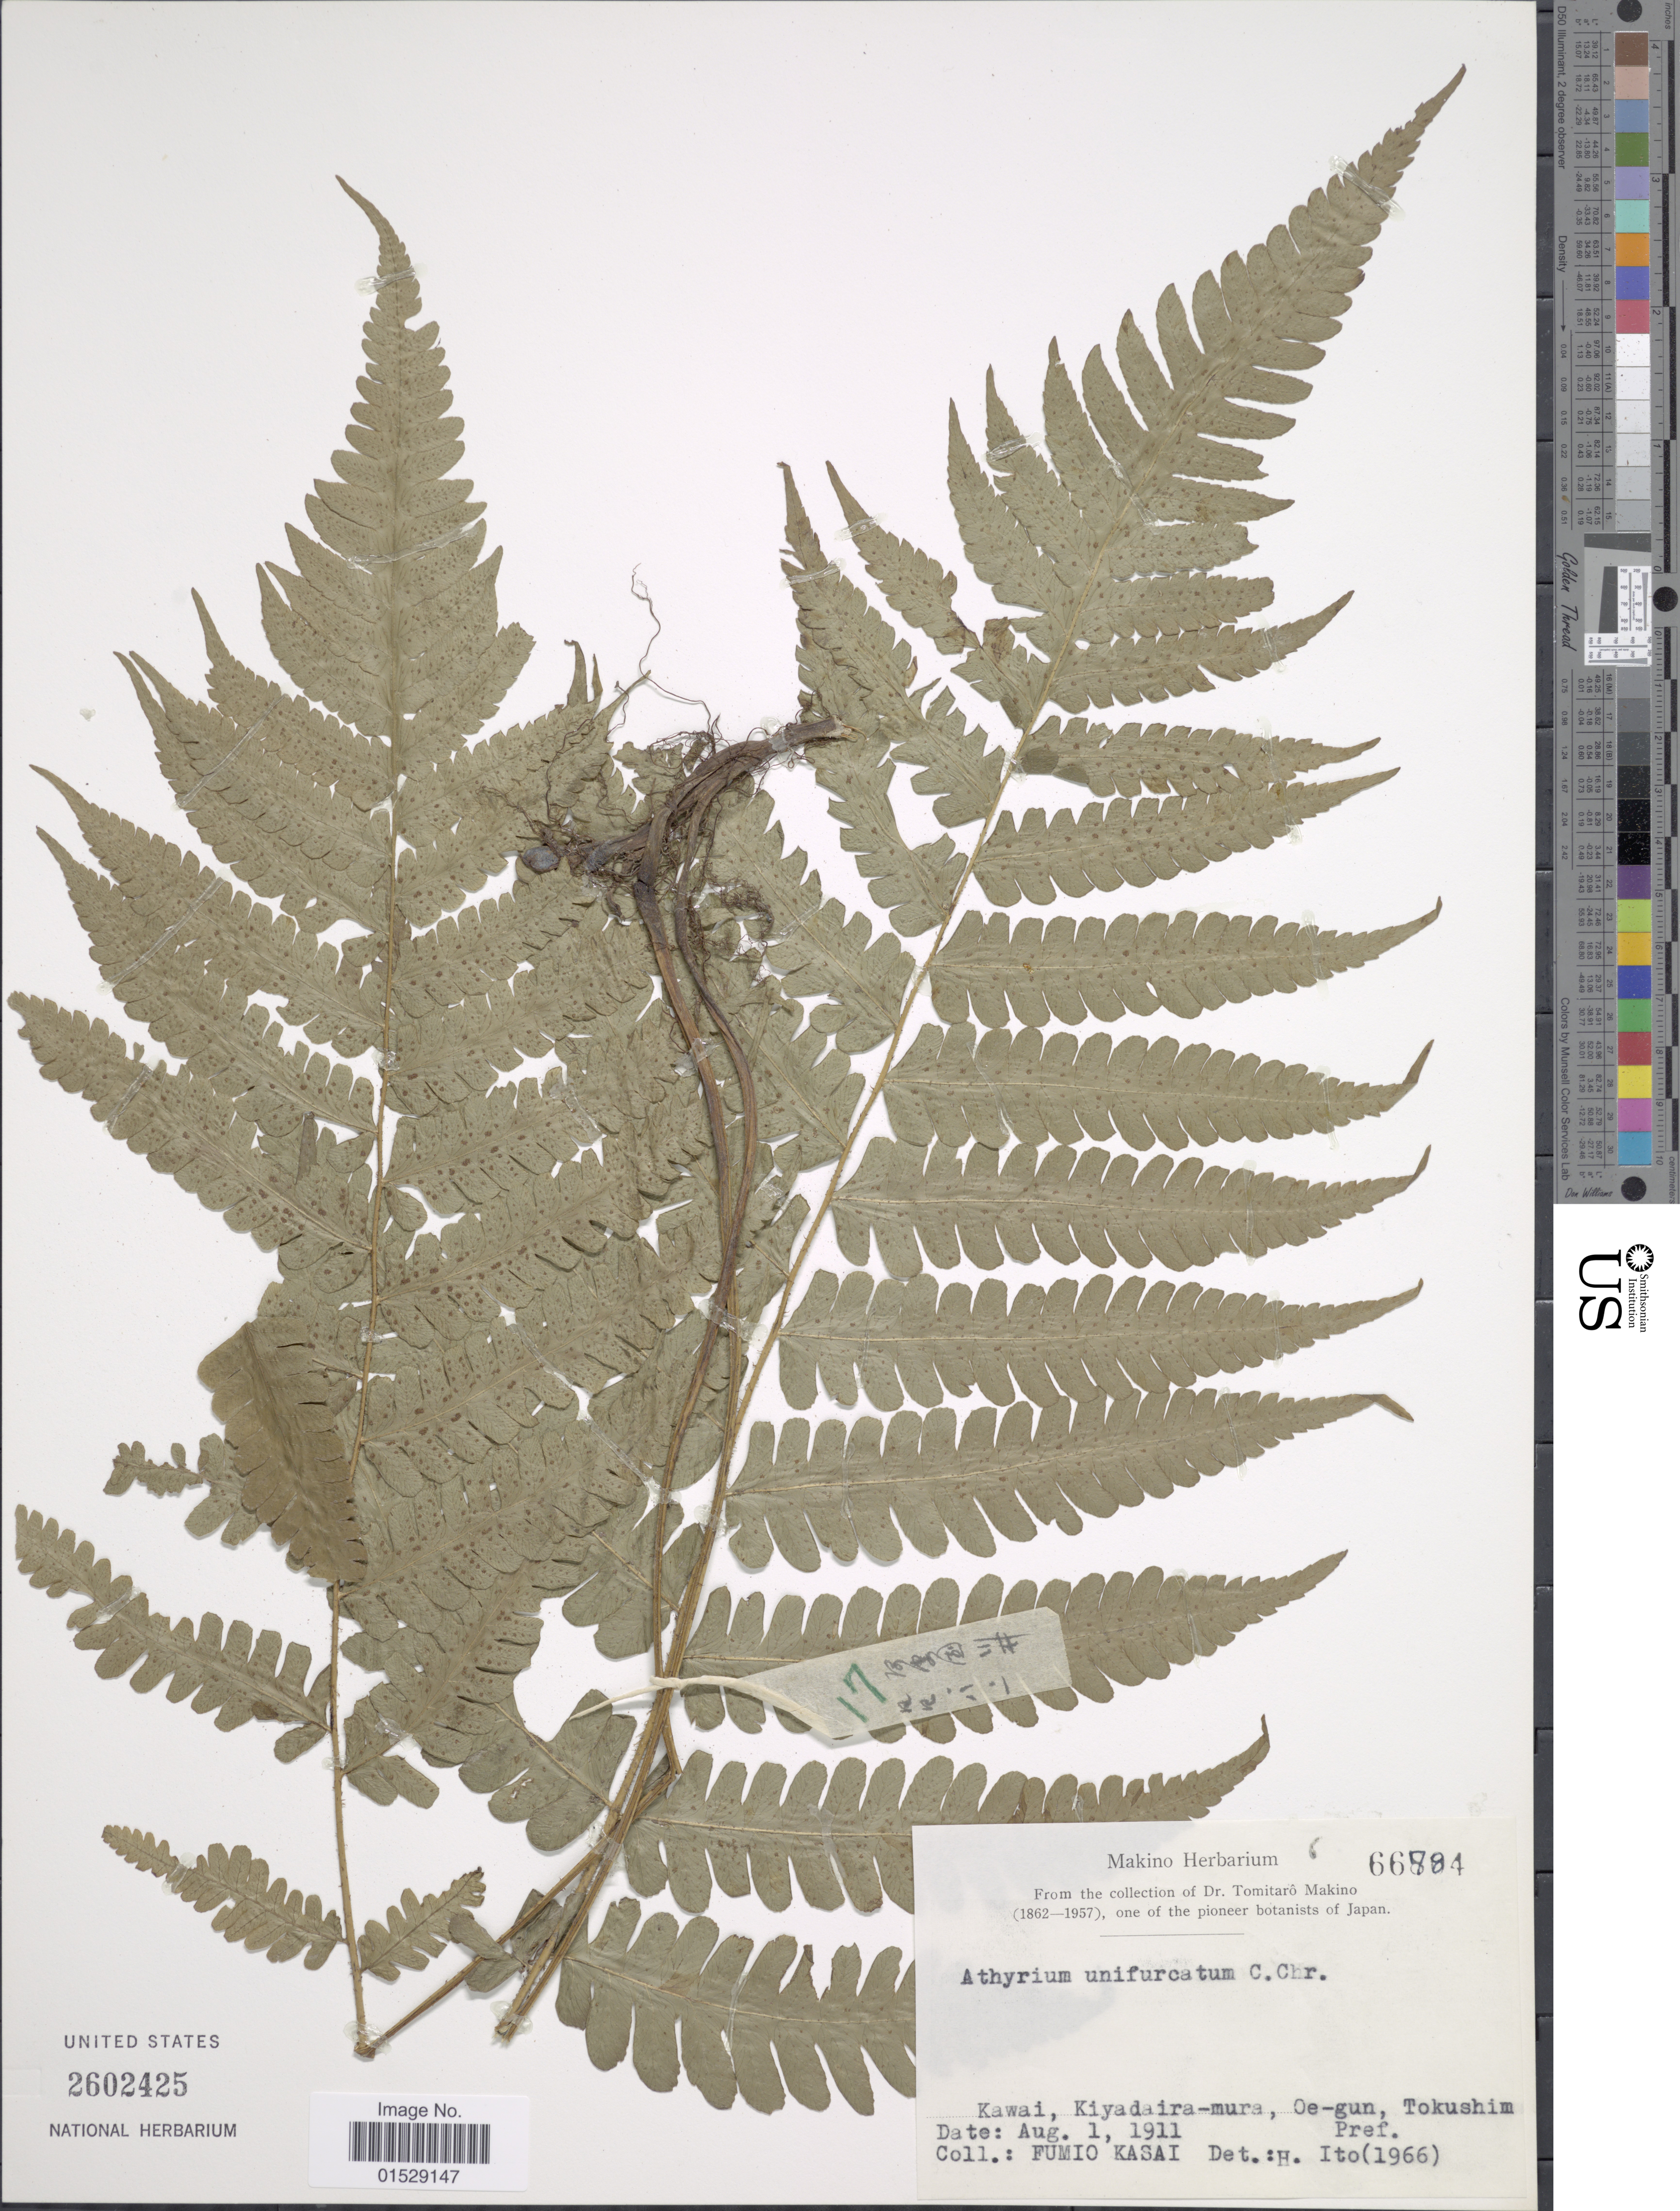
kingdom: Plantae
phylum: Tracheophyta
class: Polypodiopsida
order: Polypodiales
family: Athyriaceae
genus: Deparia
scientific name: Deparia unifurcata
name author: (Baker) M. Kato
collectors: F. Kasai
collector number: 66704*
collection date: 1911-08-01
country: Japan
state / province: Tokusima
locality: Kawai, Kiyadaira-mura, Oe-gun, Tokushim Pref.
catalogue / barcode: US 2602425